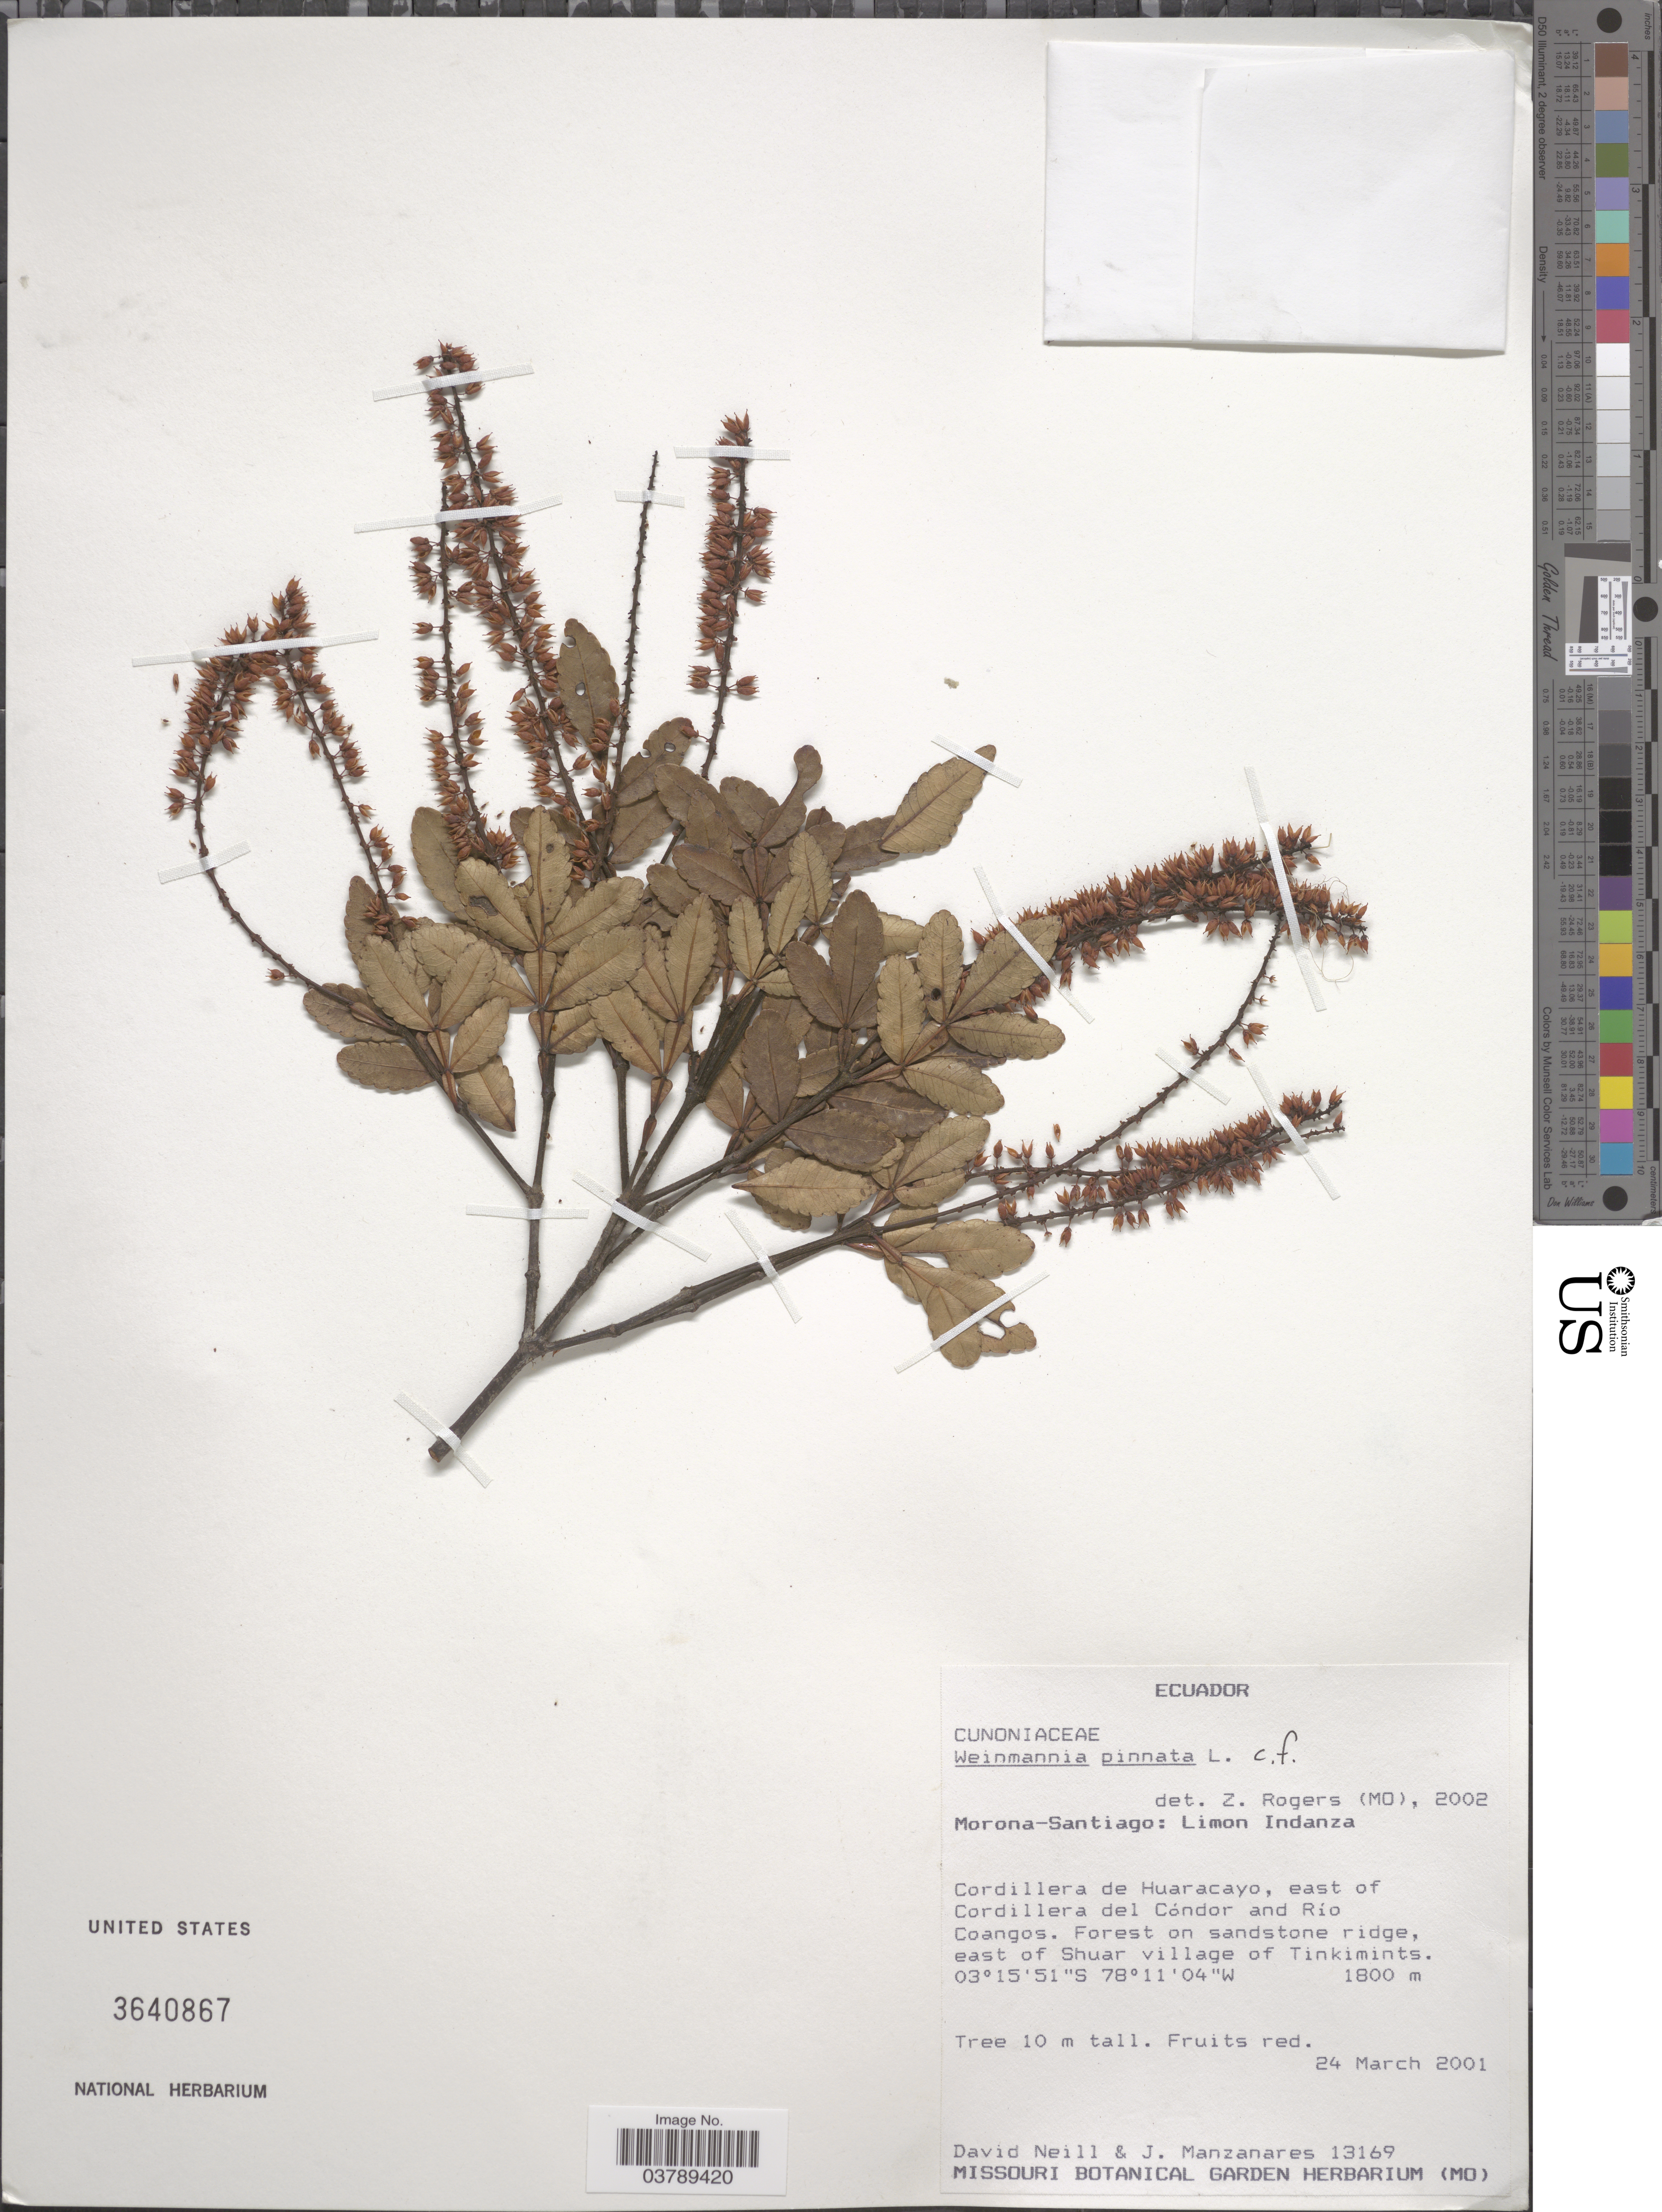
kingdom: Plantae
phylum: Tracheophyta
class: Magnoliopsida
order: Oxalidales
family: Cunoniaceae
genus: Weinmannia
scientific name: Weinmannia pinnata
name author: L.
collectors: D. Neill & J. Manzanares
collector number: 13169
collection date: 2001-03-24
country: Ecuador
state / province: Morona-Santiago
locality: Limon Indanza. Cordillera de Huaracayo, east of Cordillera del Cóndor and Río Coangos. Forest on sandstone ridge, east of Shuar village of Tinkimints.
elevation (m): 1800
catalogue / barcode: US 3640867